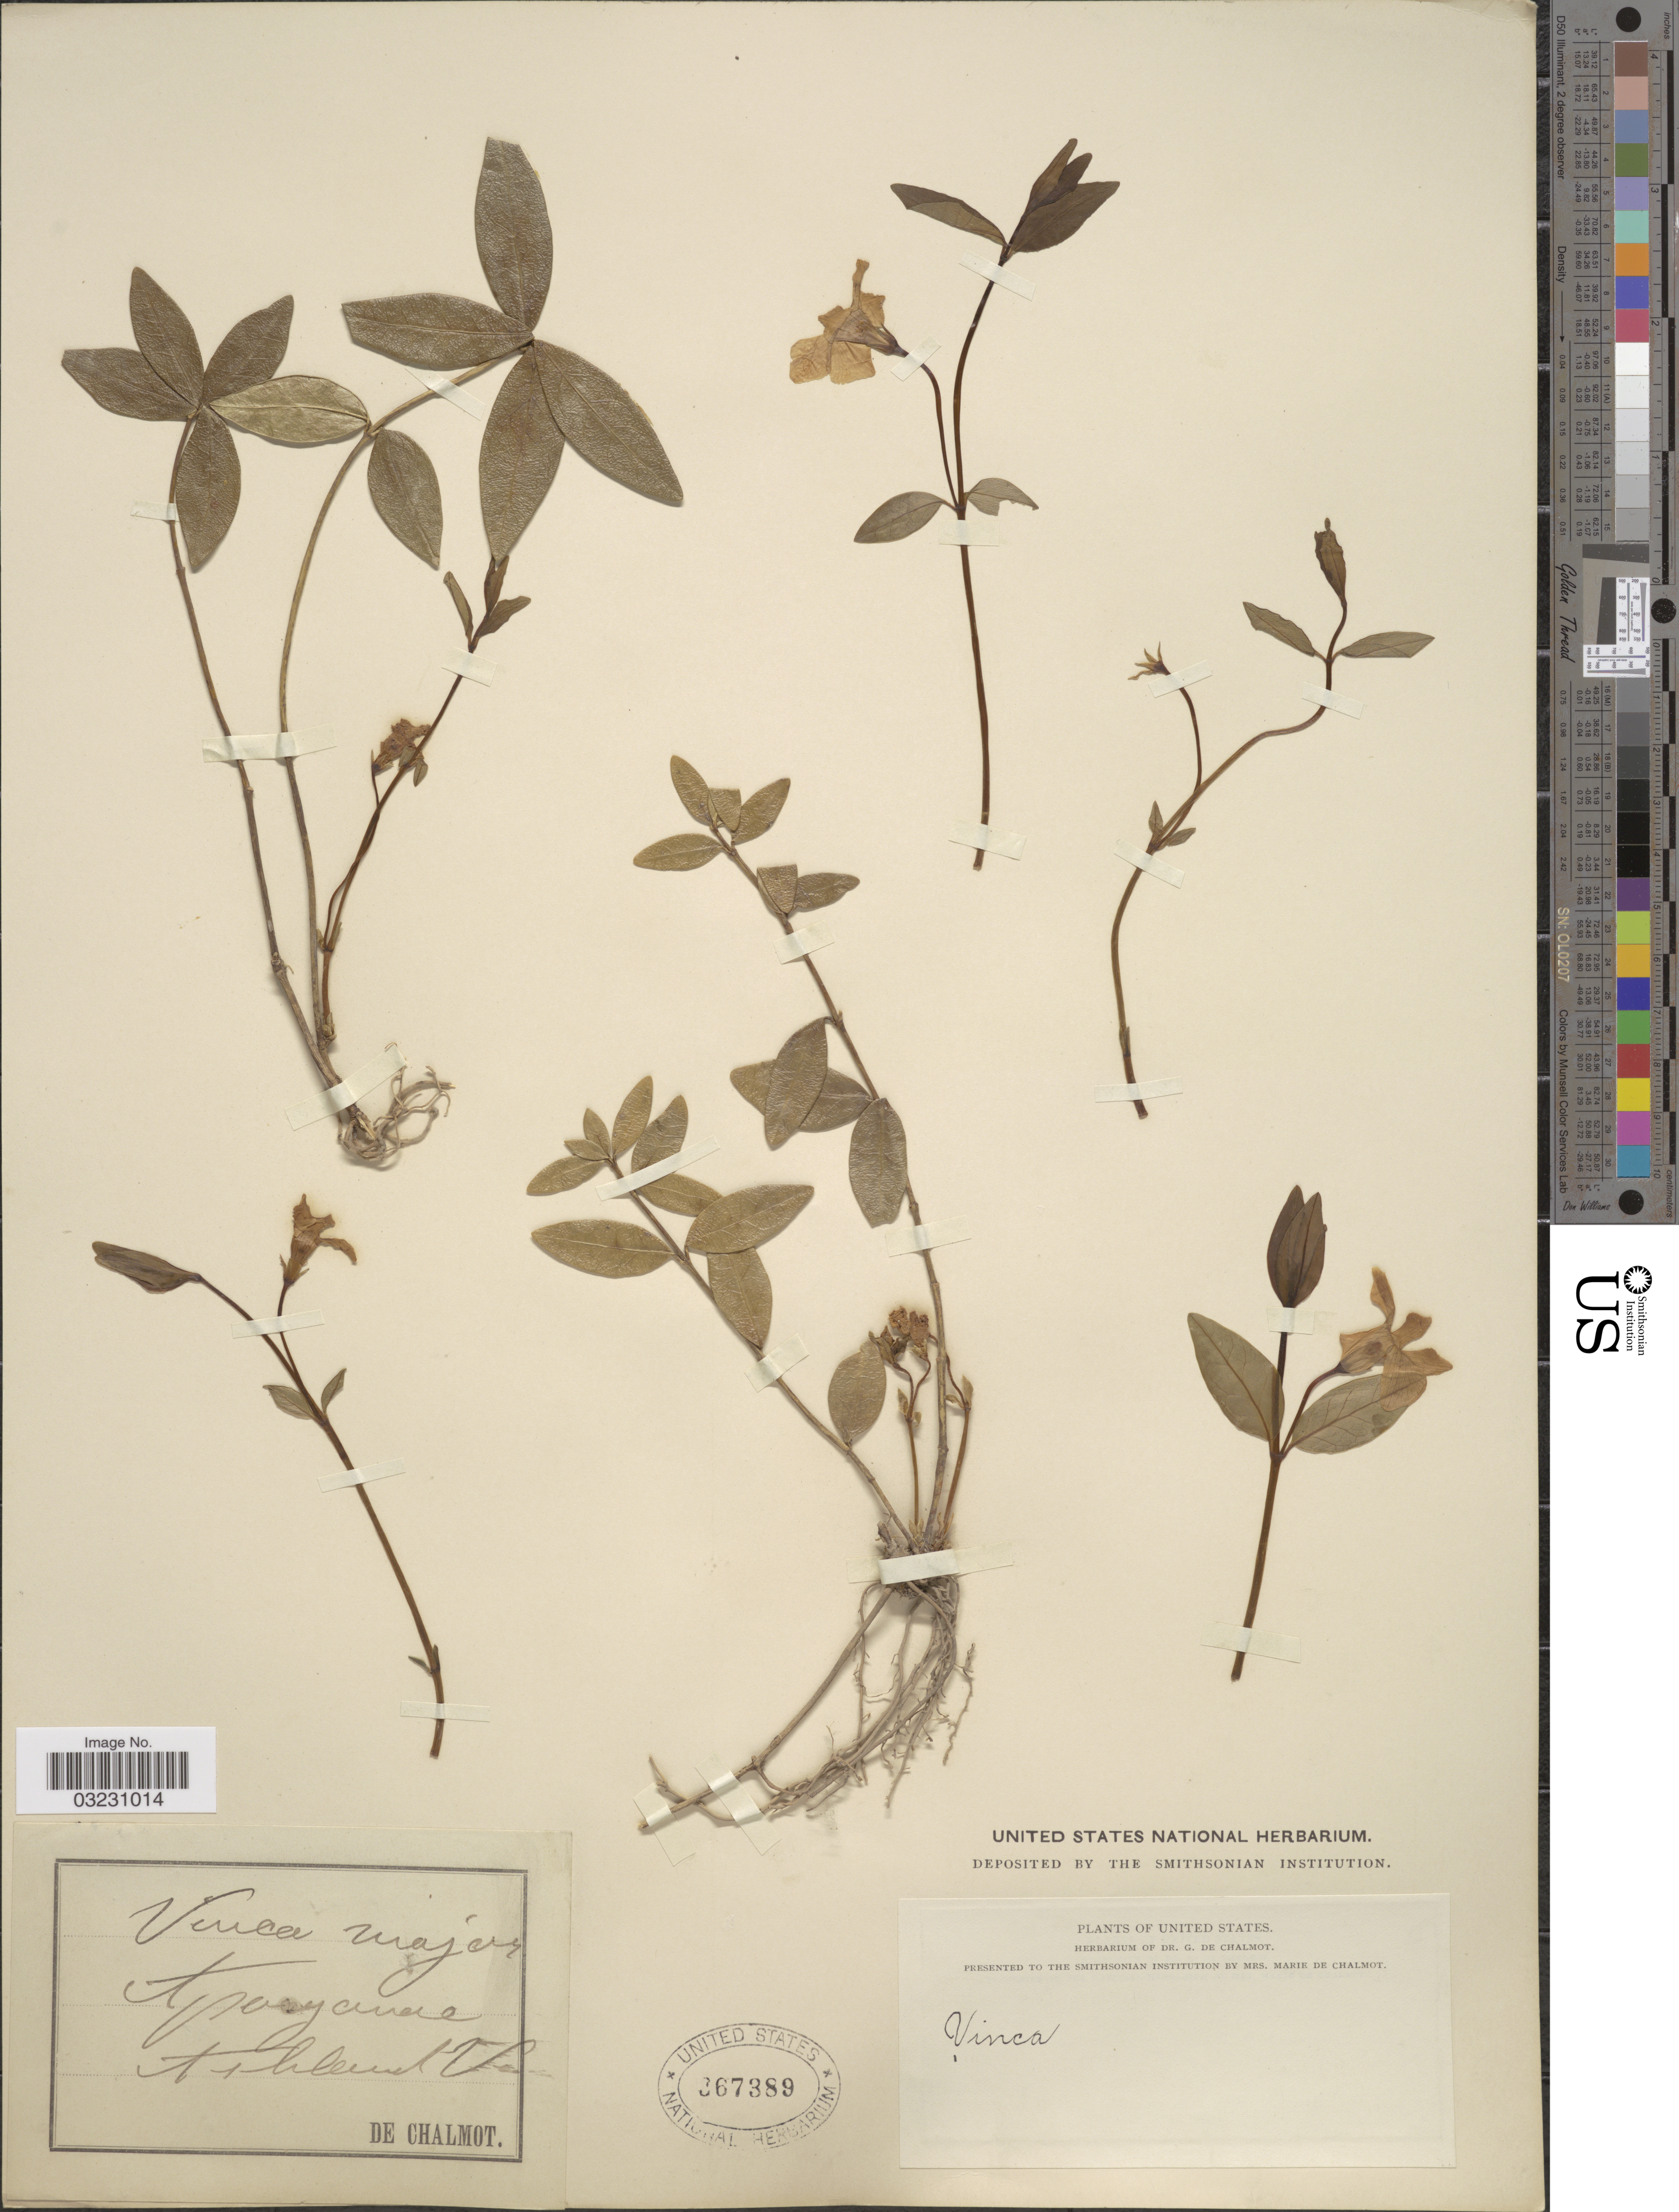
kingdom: Plantae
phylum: Tracheophyta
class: Magnoliopsida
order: Gentianales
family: Apocynaceae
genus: Vinca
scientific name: Vinca minor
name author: L.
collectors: G. de Chalmot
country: United States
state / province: Virginia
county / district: Hanover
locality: Ashland.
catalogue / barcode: US 367389